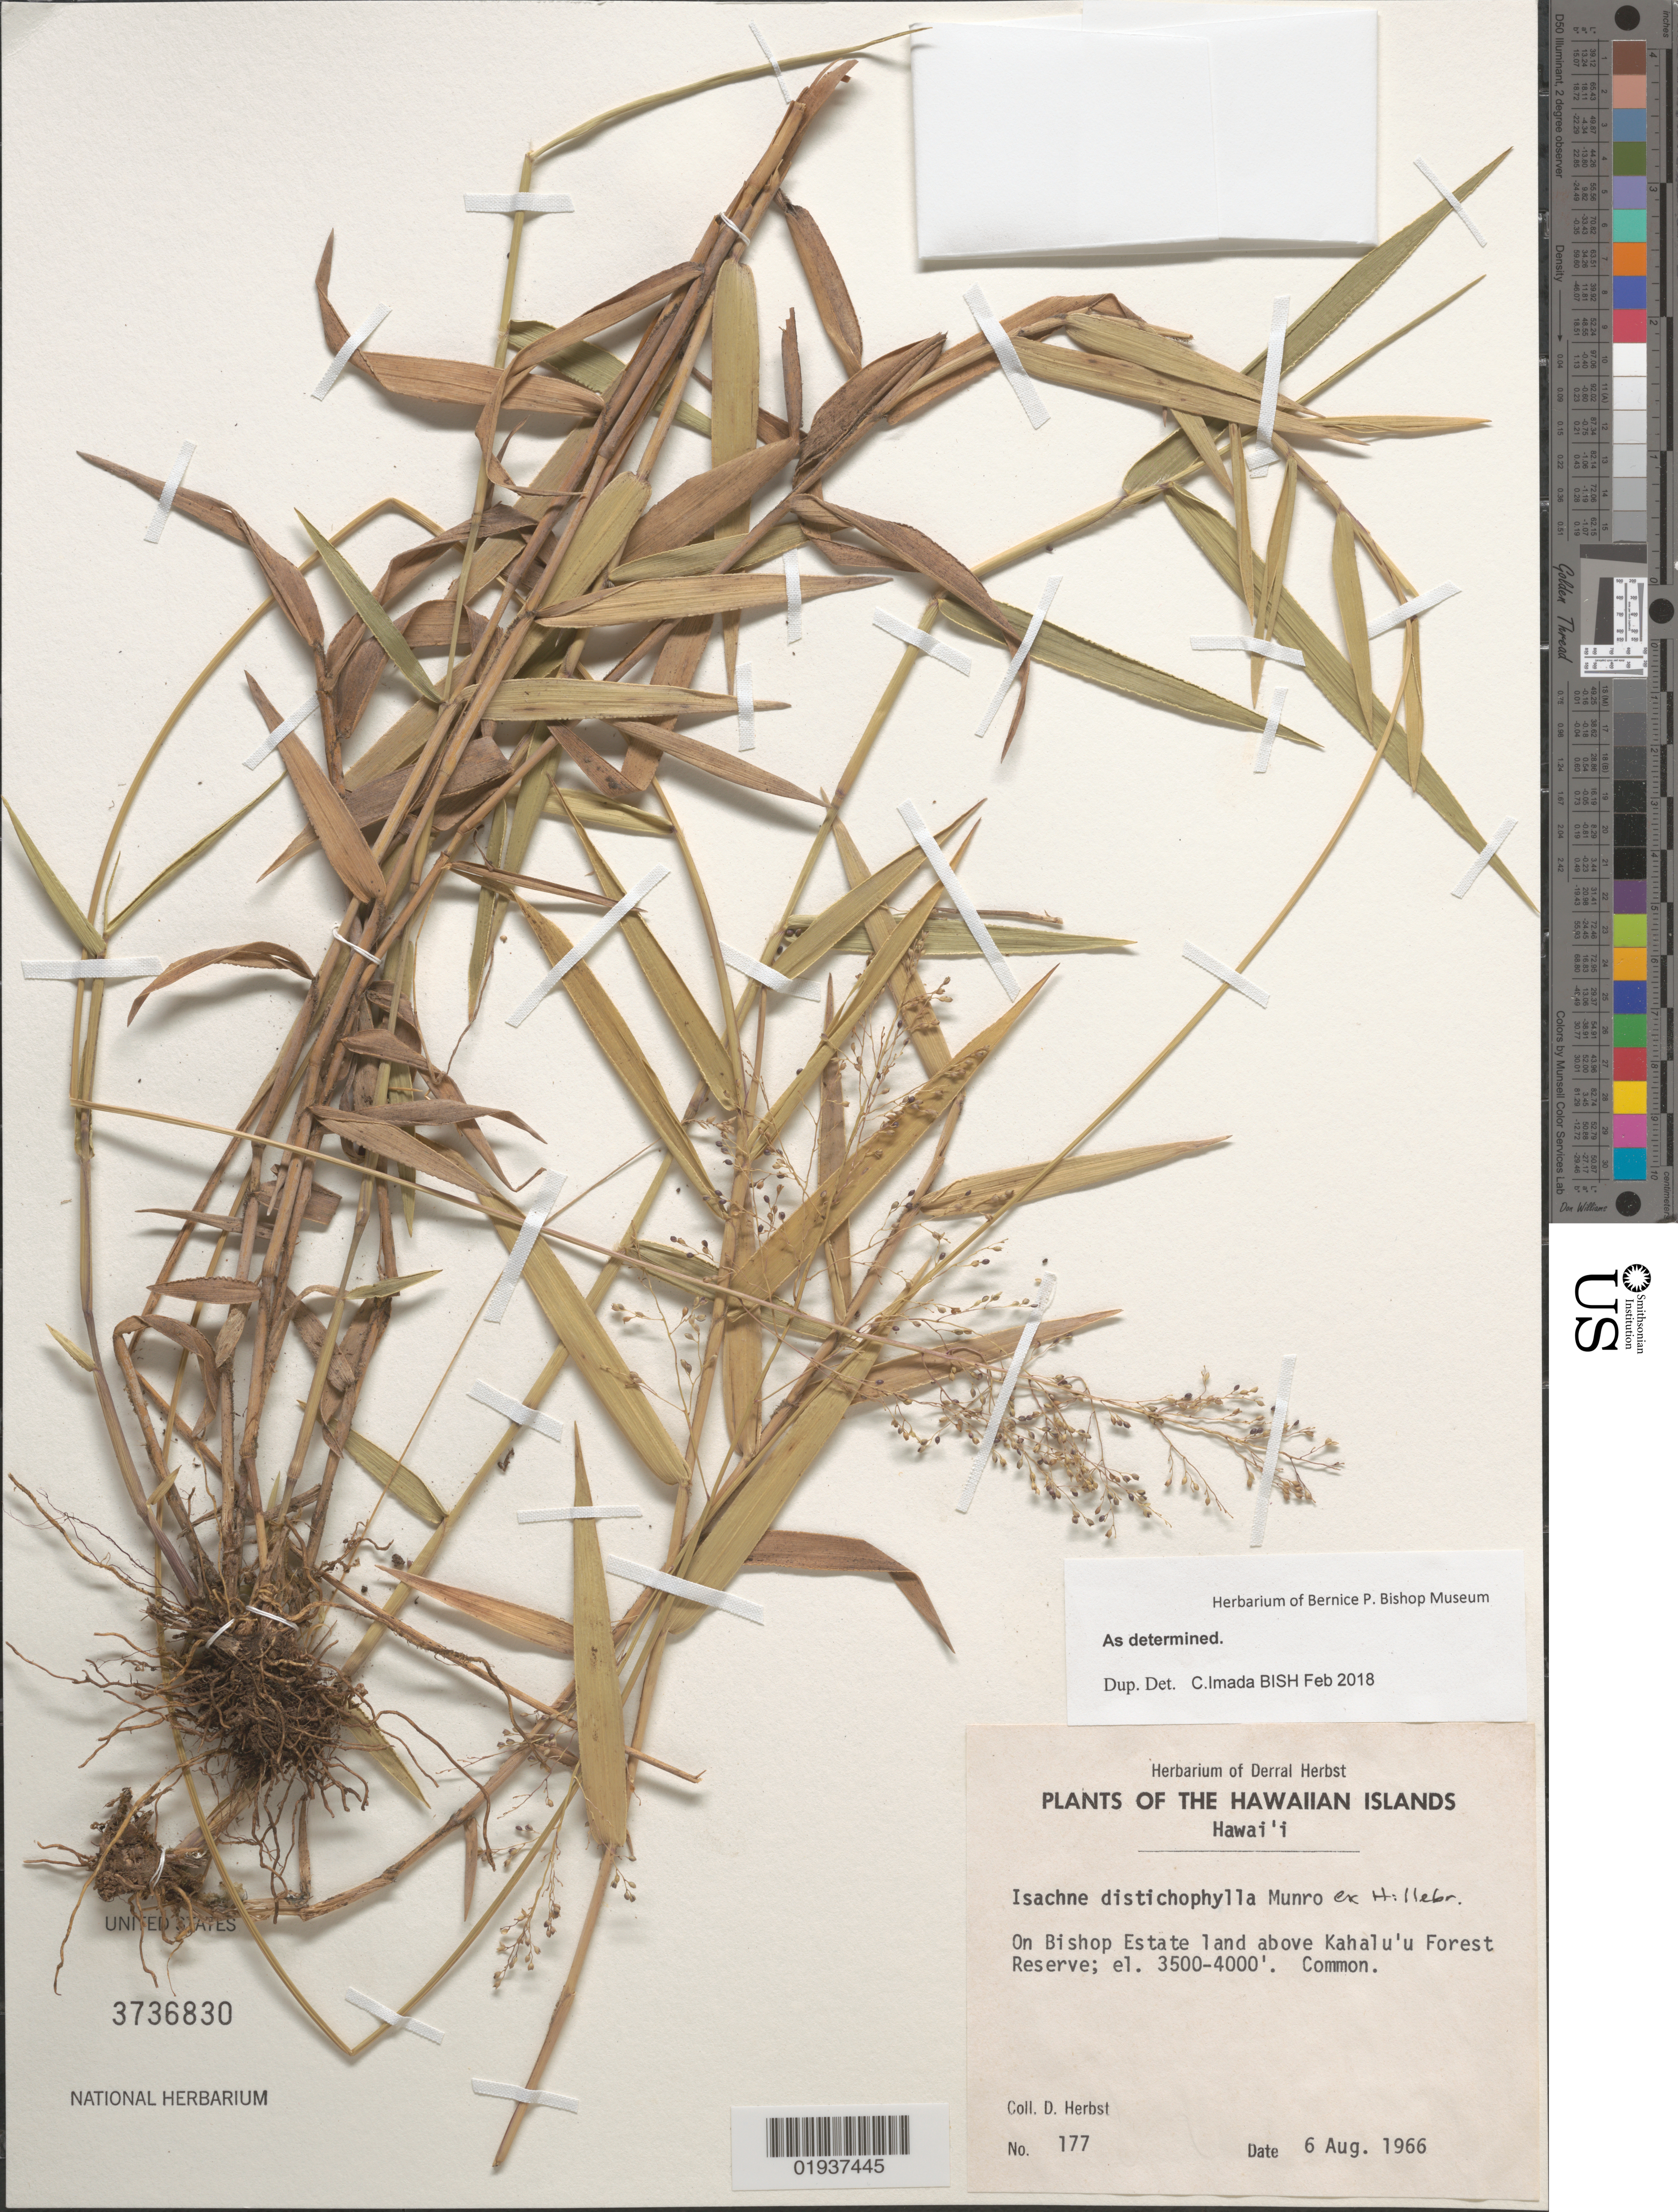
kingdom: Plantae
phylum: Tracheophyta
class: Liliopsida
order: Poales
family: Poaceae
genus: Isachne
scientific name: Isachne distichophylla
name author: Munro ex Hillebr.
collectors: D. R. Herbst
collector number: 177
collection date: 1966-08-06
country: United States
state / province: Hawaii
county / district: Hawaii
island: Hawaii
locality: On Bishop Estate land above Kahalu'u Forest Reserve.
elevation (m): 1067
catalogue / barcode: US 3736830